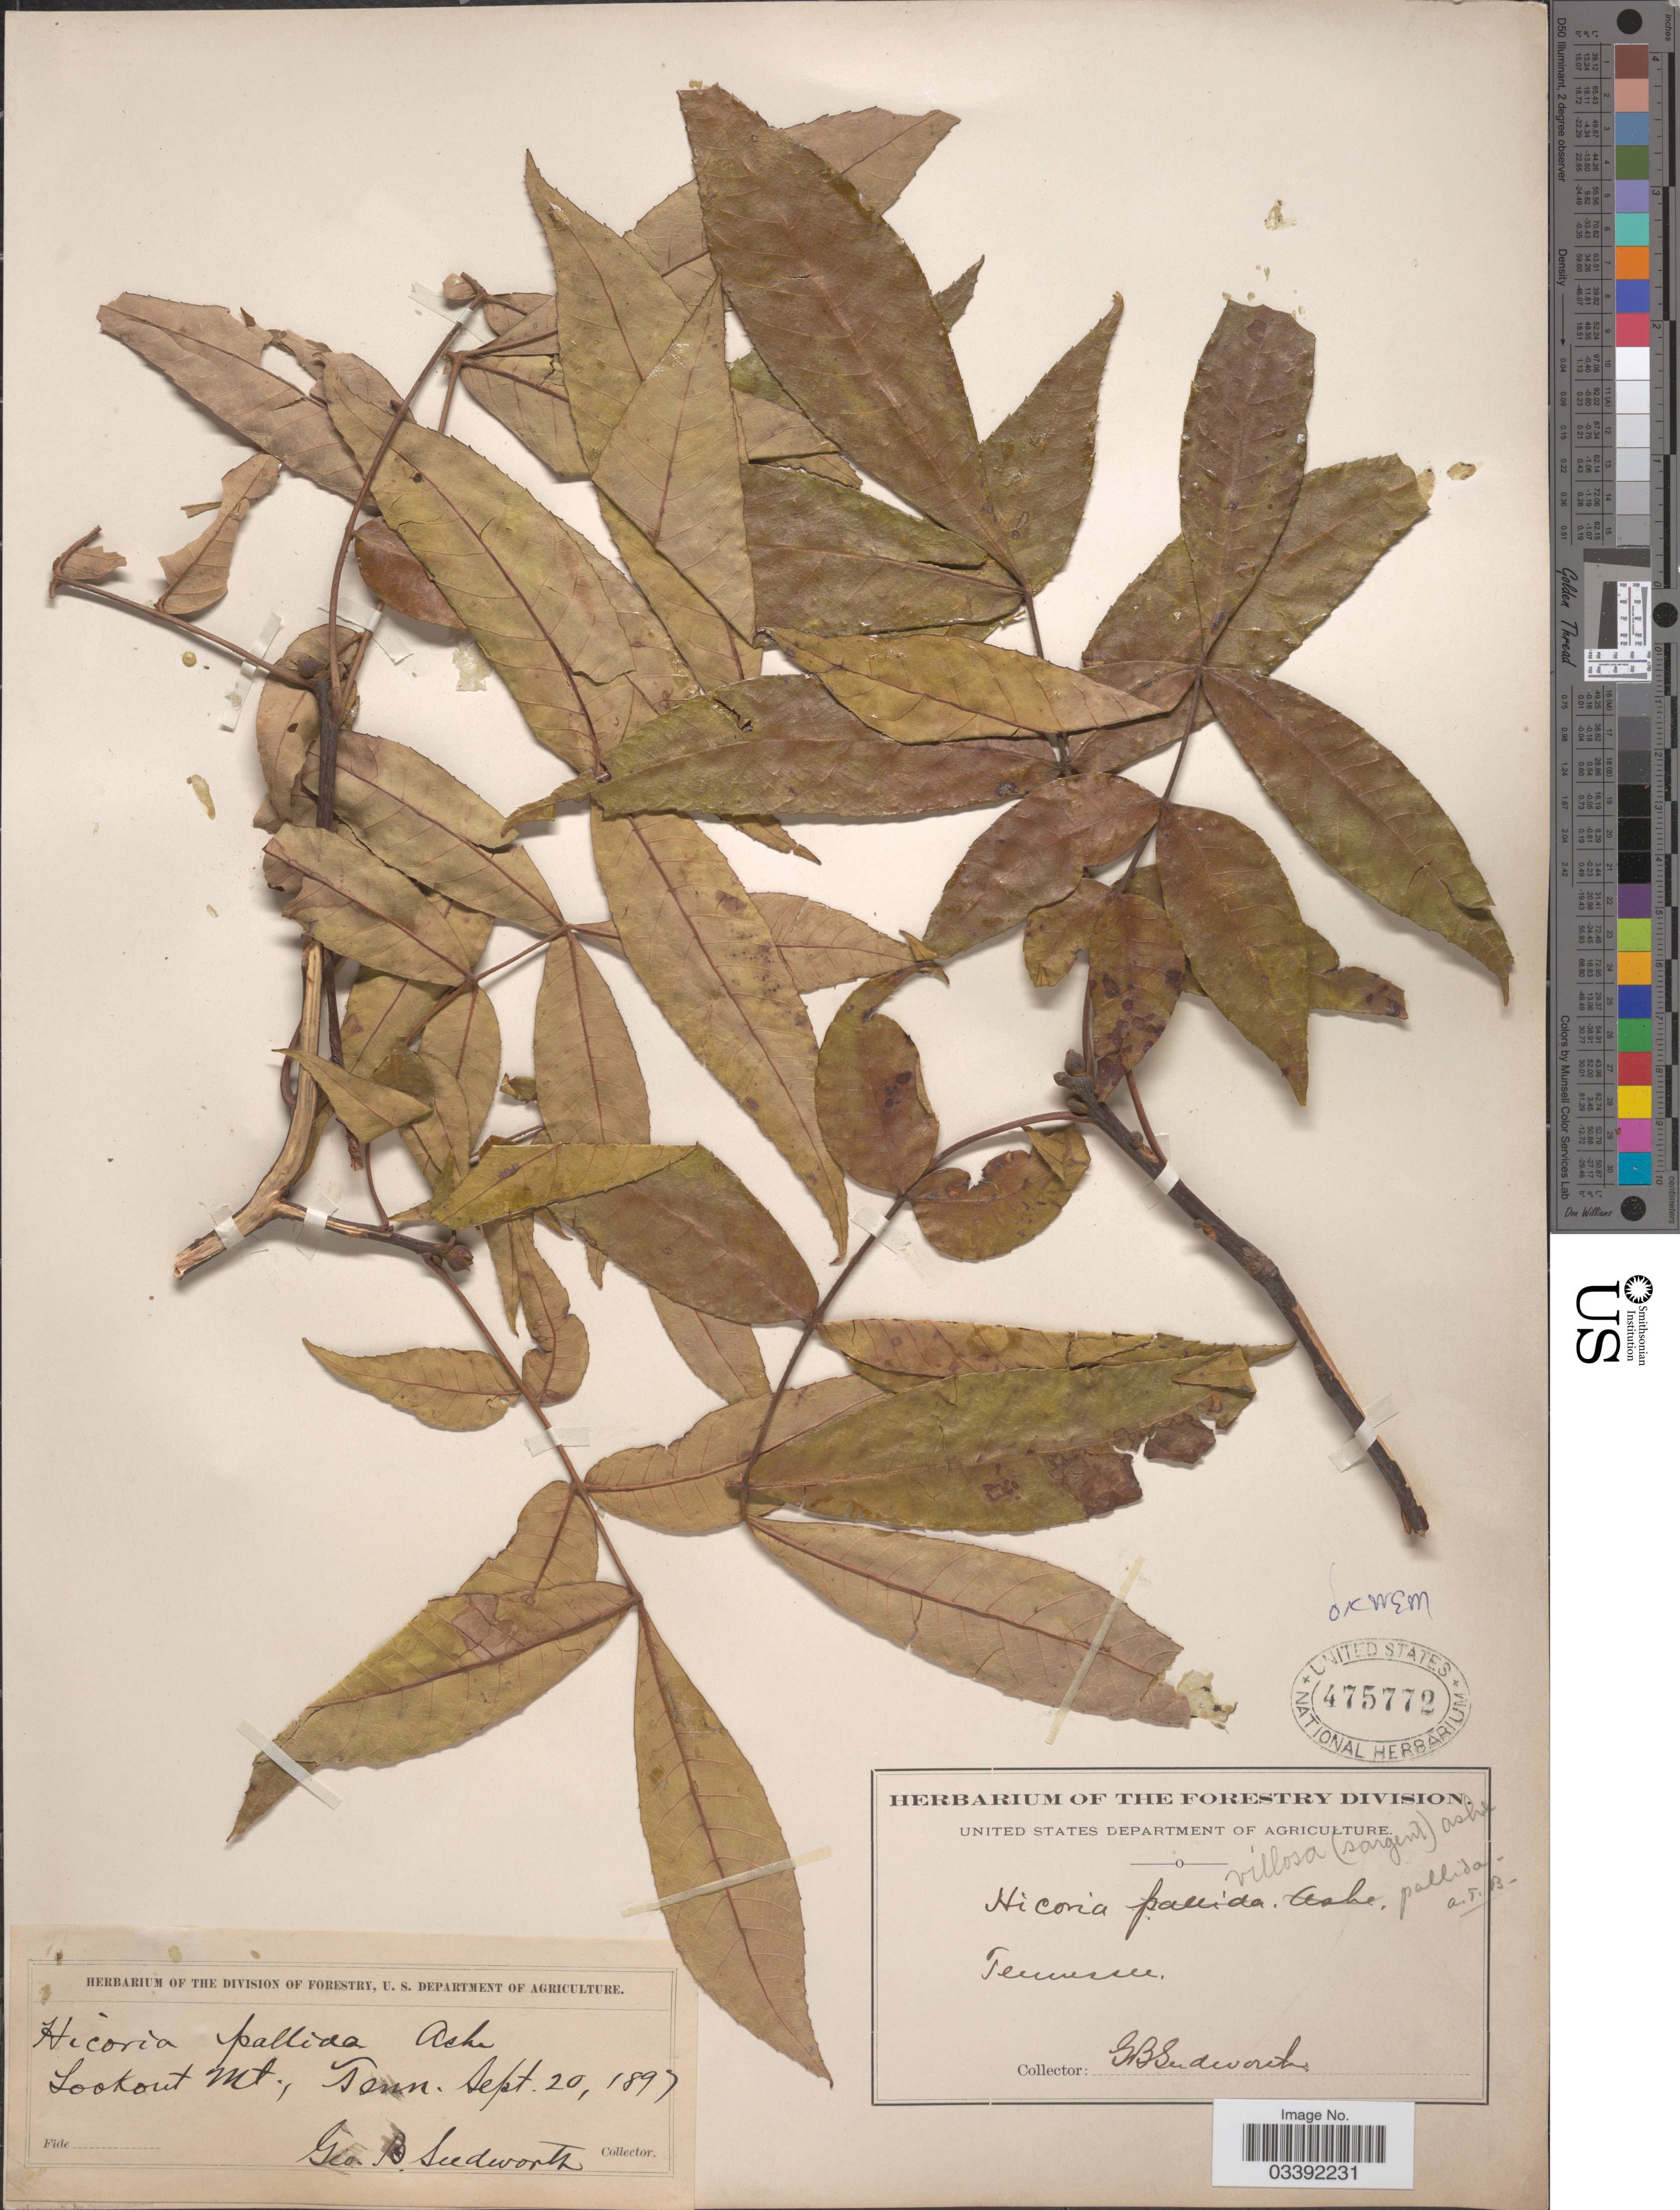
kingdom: Plantae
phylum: Tracheophyta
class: Magnoliopsida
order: Fagales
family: Juglandaceae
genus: Carya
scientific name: Carya pallida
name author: (Ashe) Engl. & Graebner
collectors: G. B. Sudworth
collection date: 1897-09-20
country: United States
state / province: Tennessee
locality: Lookout Mt.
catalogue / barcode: US 475772